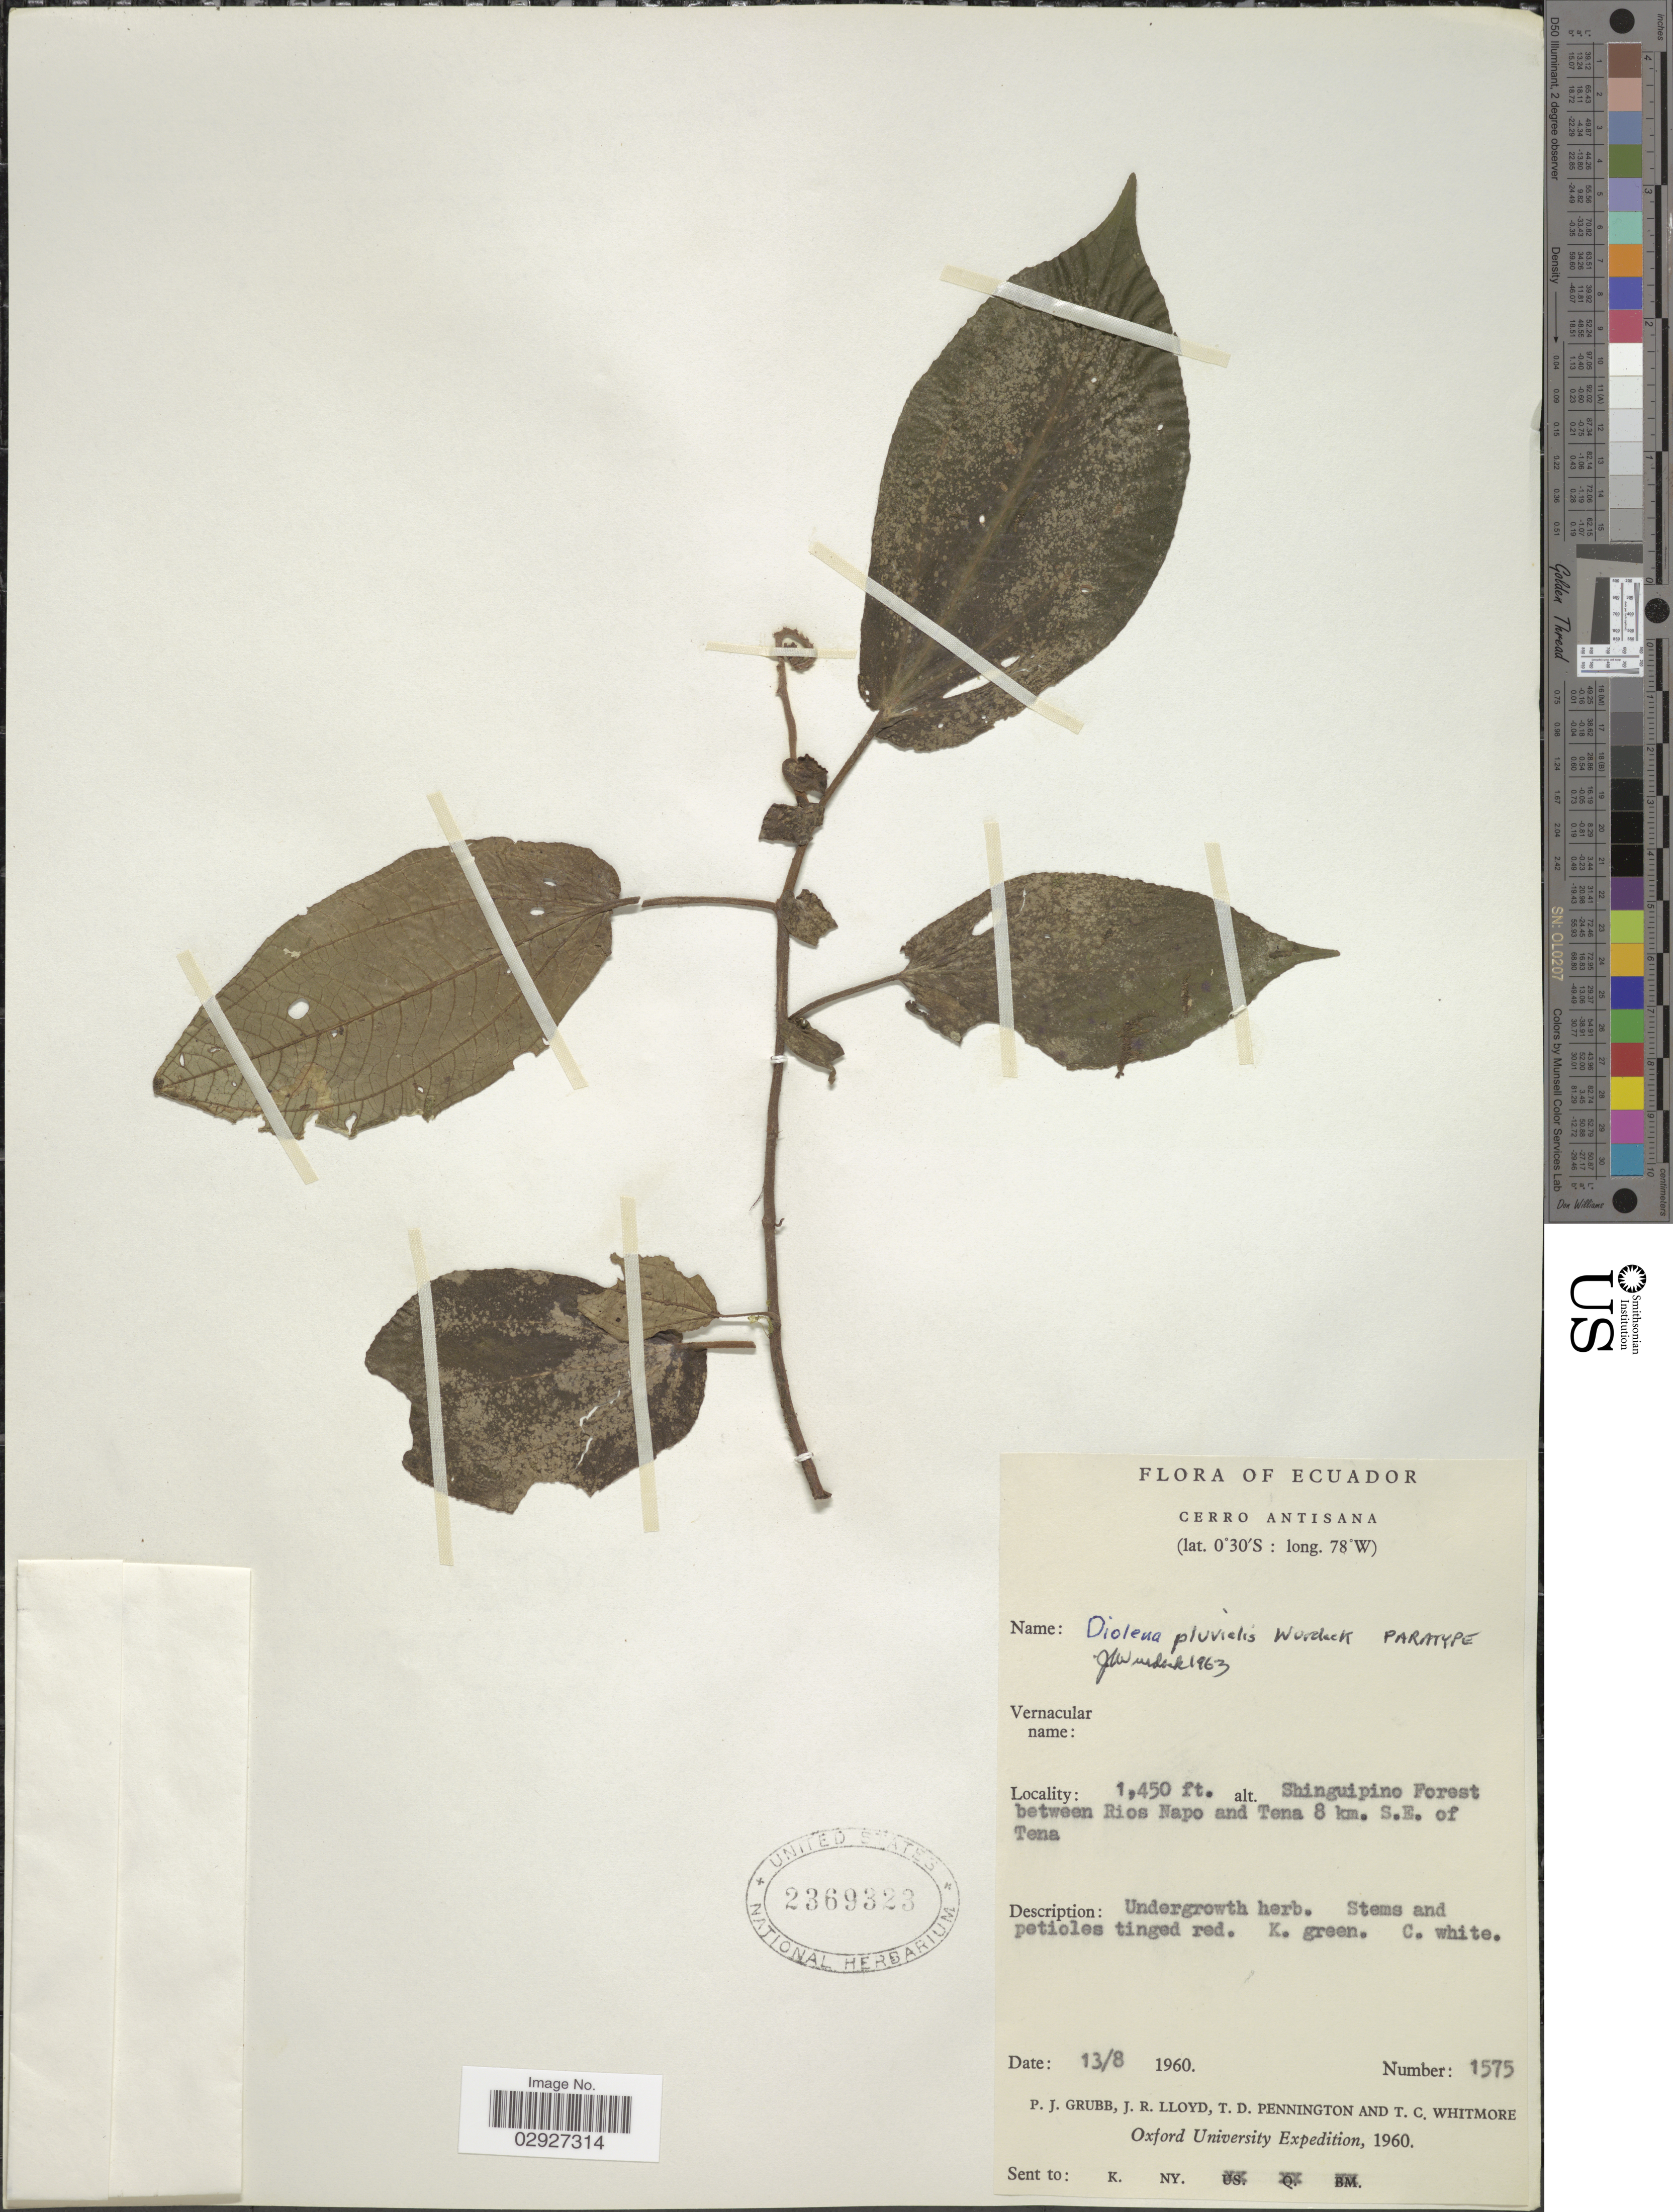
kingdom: Plantae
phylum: Tracheophyta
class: Magnoliopsida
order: Myrtales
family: Melastomataceae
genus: Triolena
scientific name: Triolena pluvialis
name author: (Wurdack) Wurdack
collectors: P. J. Grubb, J. R. Lloyd, T. D. Pennington & T. C. Whitmore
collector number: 1575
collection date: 1960-08-13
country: Ecuador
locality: Cerro Antisana, Shinguipino Forest, between Rios Napo and Tena 8 km. S.E. of Tena.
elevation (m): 442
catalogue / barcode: US 2369323